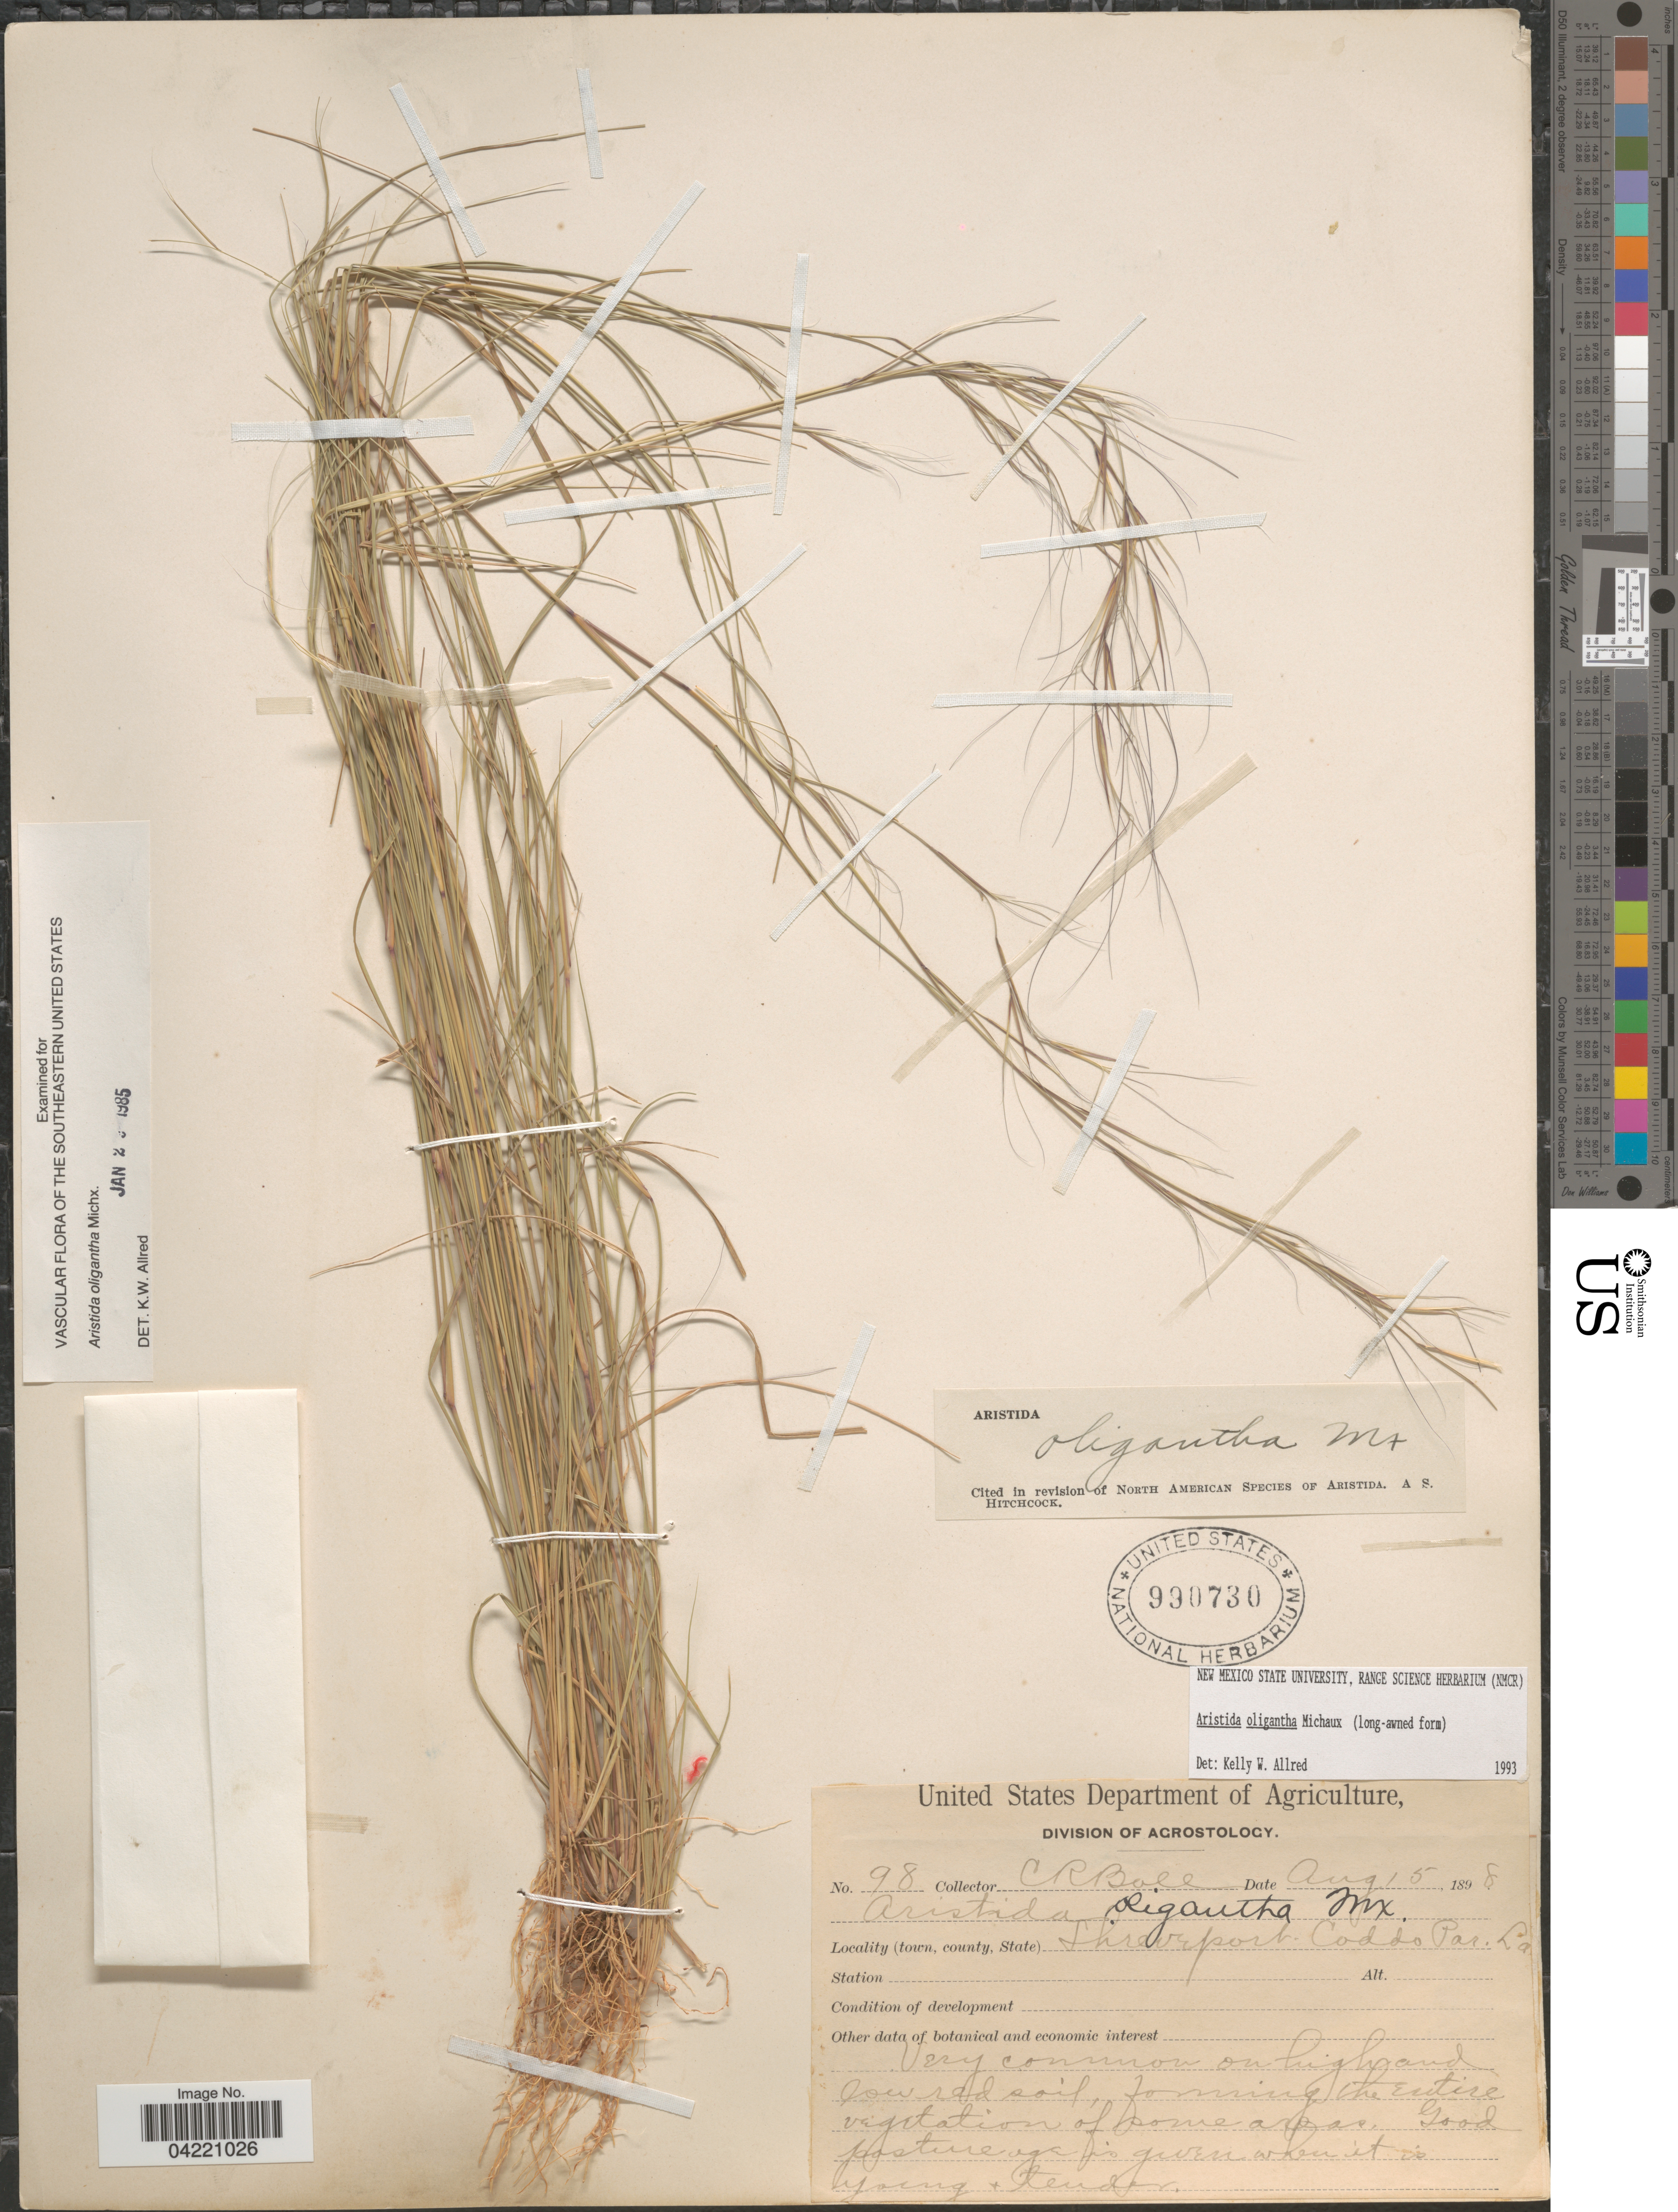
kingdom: Plantae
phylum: Tracheophyta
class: Liliopsida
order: Poales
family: Poaceae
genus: Aristida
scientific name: Aristida oligantha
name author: Michx.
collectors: C. R. Ball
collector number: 98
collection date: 1898-08-15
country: United States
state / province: Louisiana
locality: Shreveport Caddo Par.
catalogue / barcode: US 990730